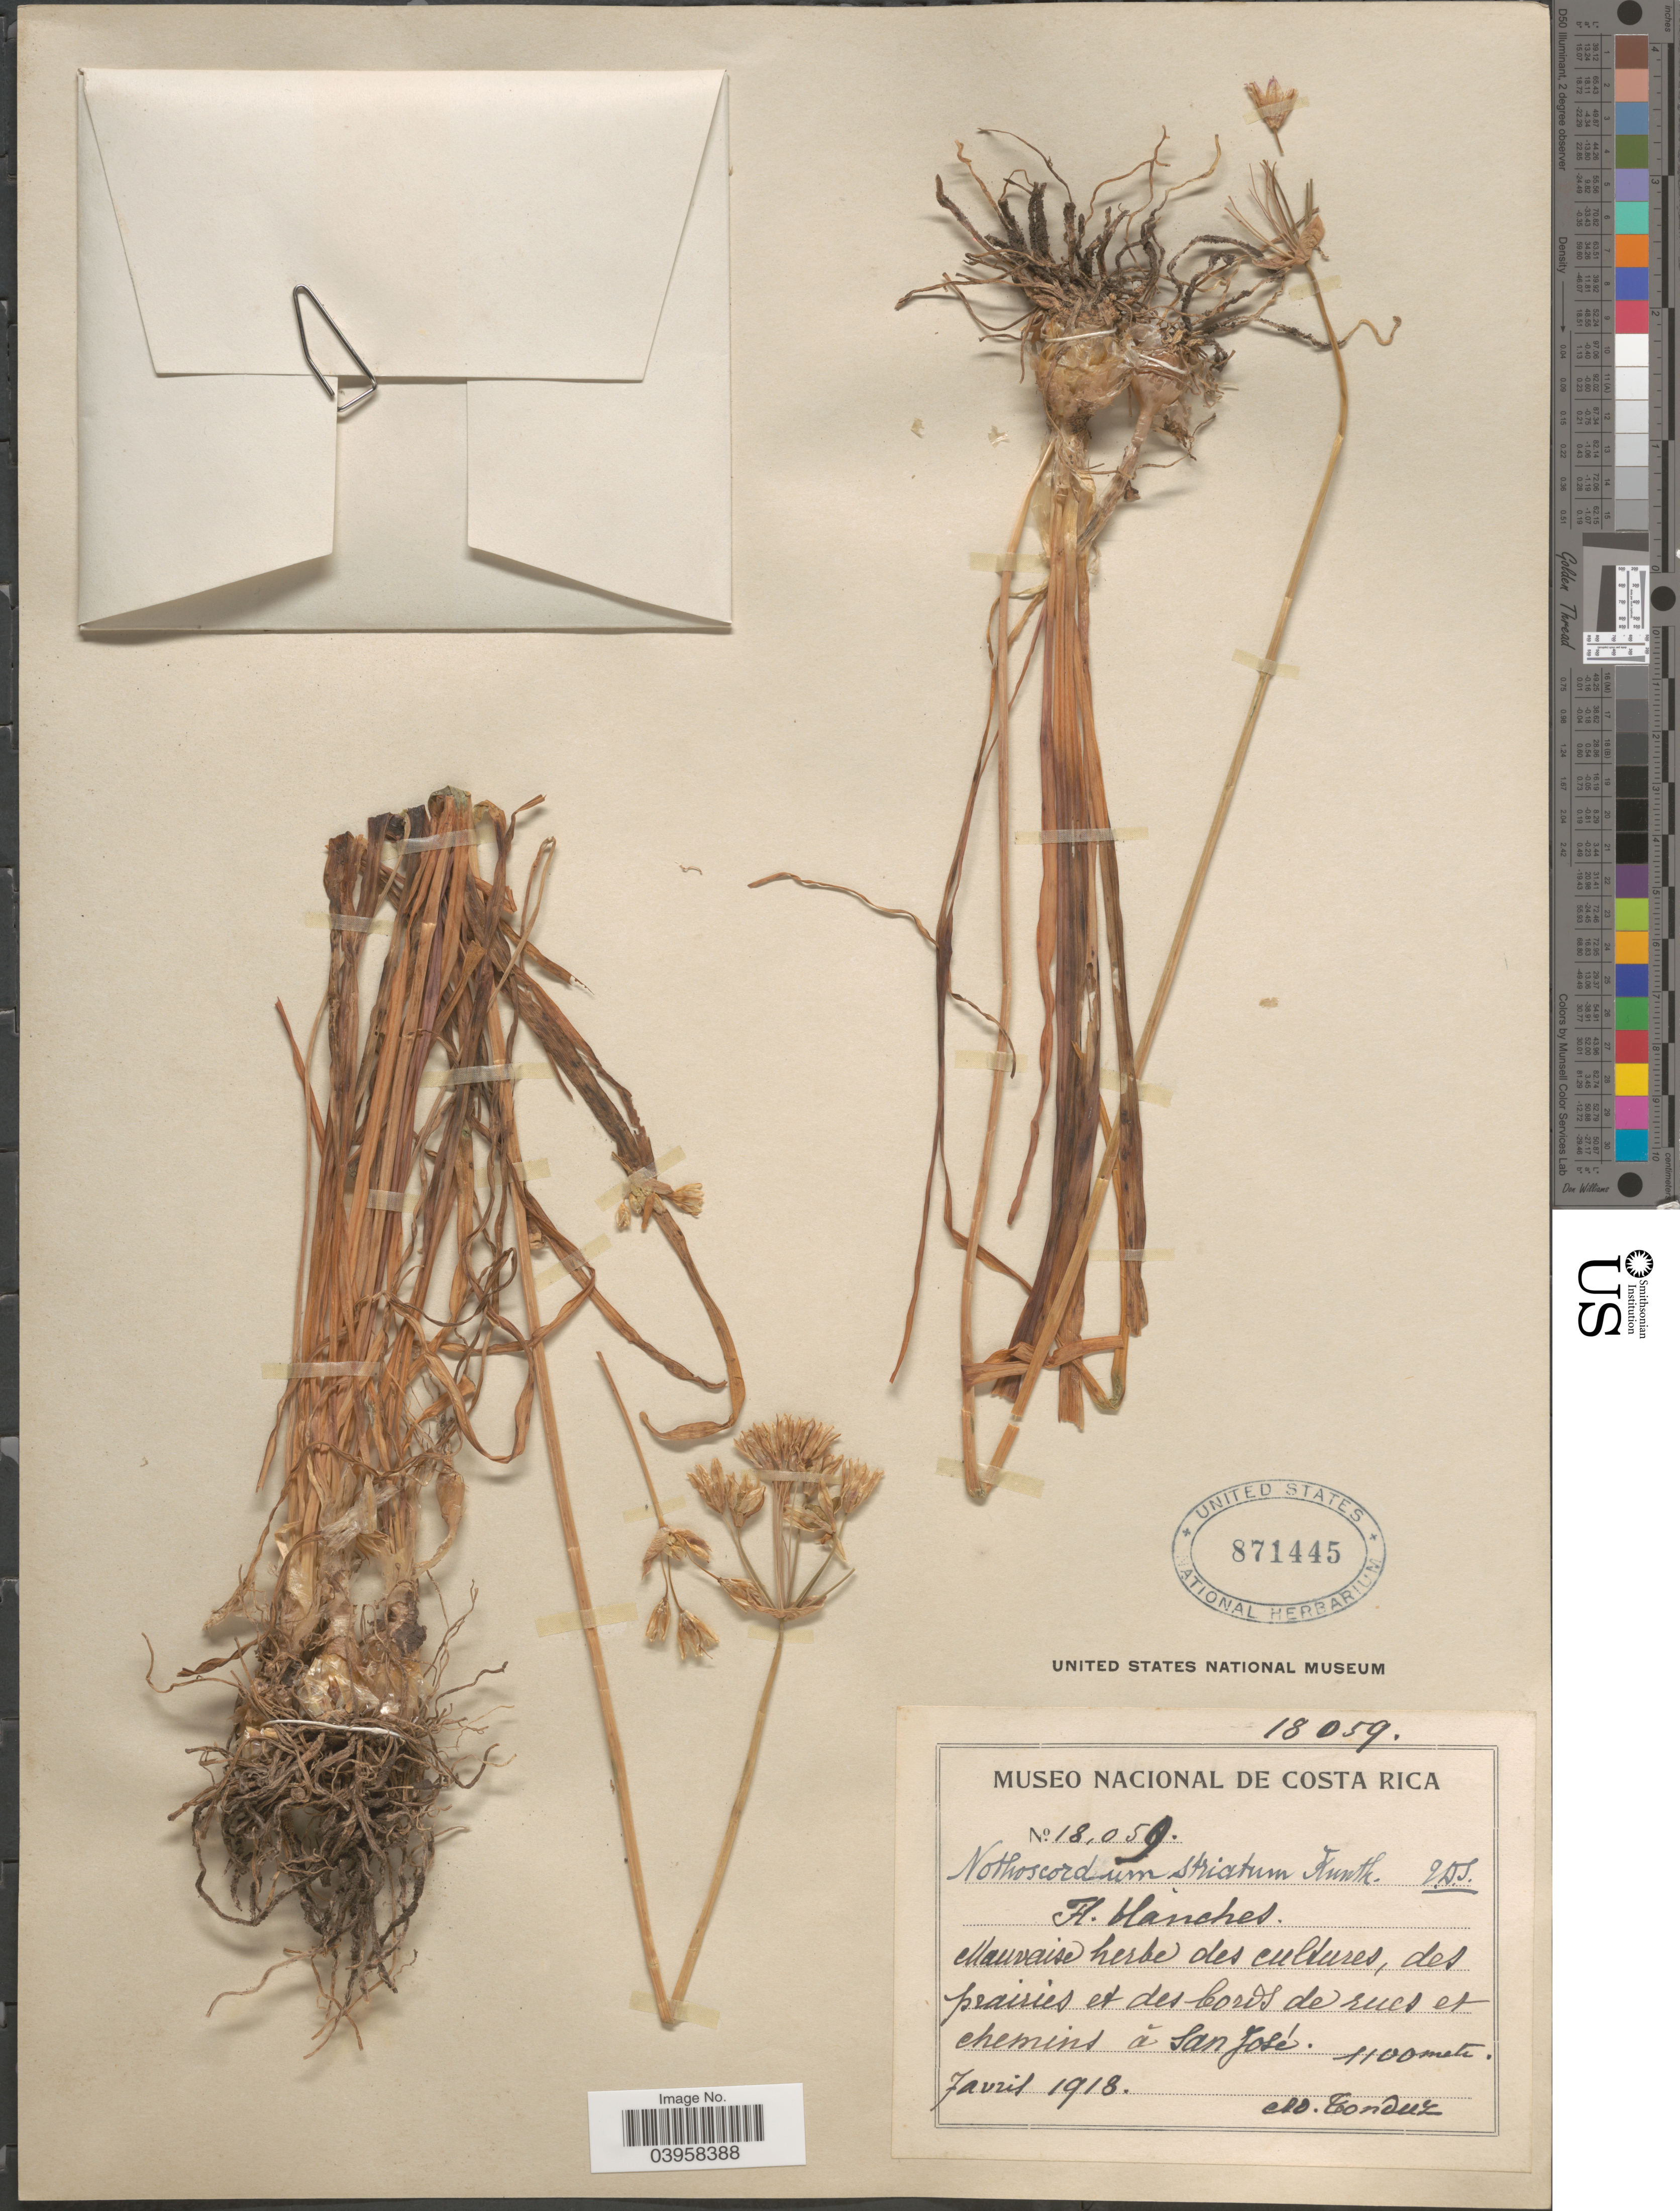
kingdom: Plantae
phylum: Tracheophyta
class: Liliopsida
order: Asparagales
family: Amaryllidaceae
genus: Nothoscordum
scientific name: Nothoscordum gracile var. gracile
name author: (Aiton) Stearn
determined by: Strong, Mark T., (BOT), Smithsonian Institution - National Museum of Natural History (UNITED STATES)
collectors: A. Tonduz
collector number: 18059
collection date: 1918-04-07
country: Costa Rica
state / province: San José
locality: Des prairies et des bords de rues et chemins ă San José.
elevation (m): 1100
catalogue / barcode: US 871445